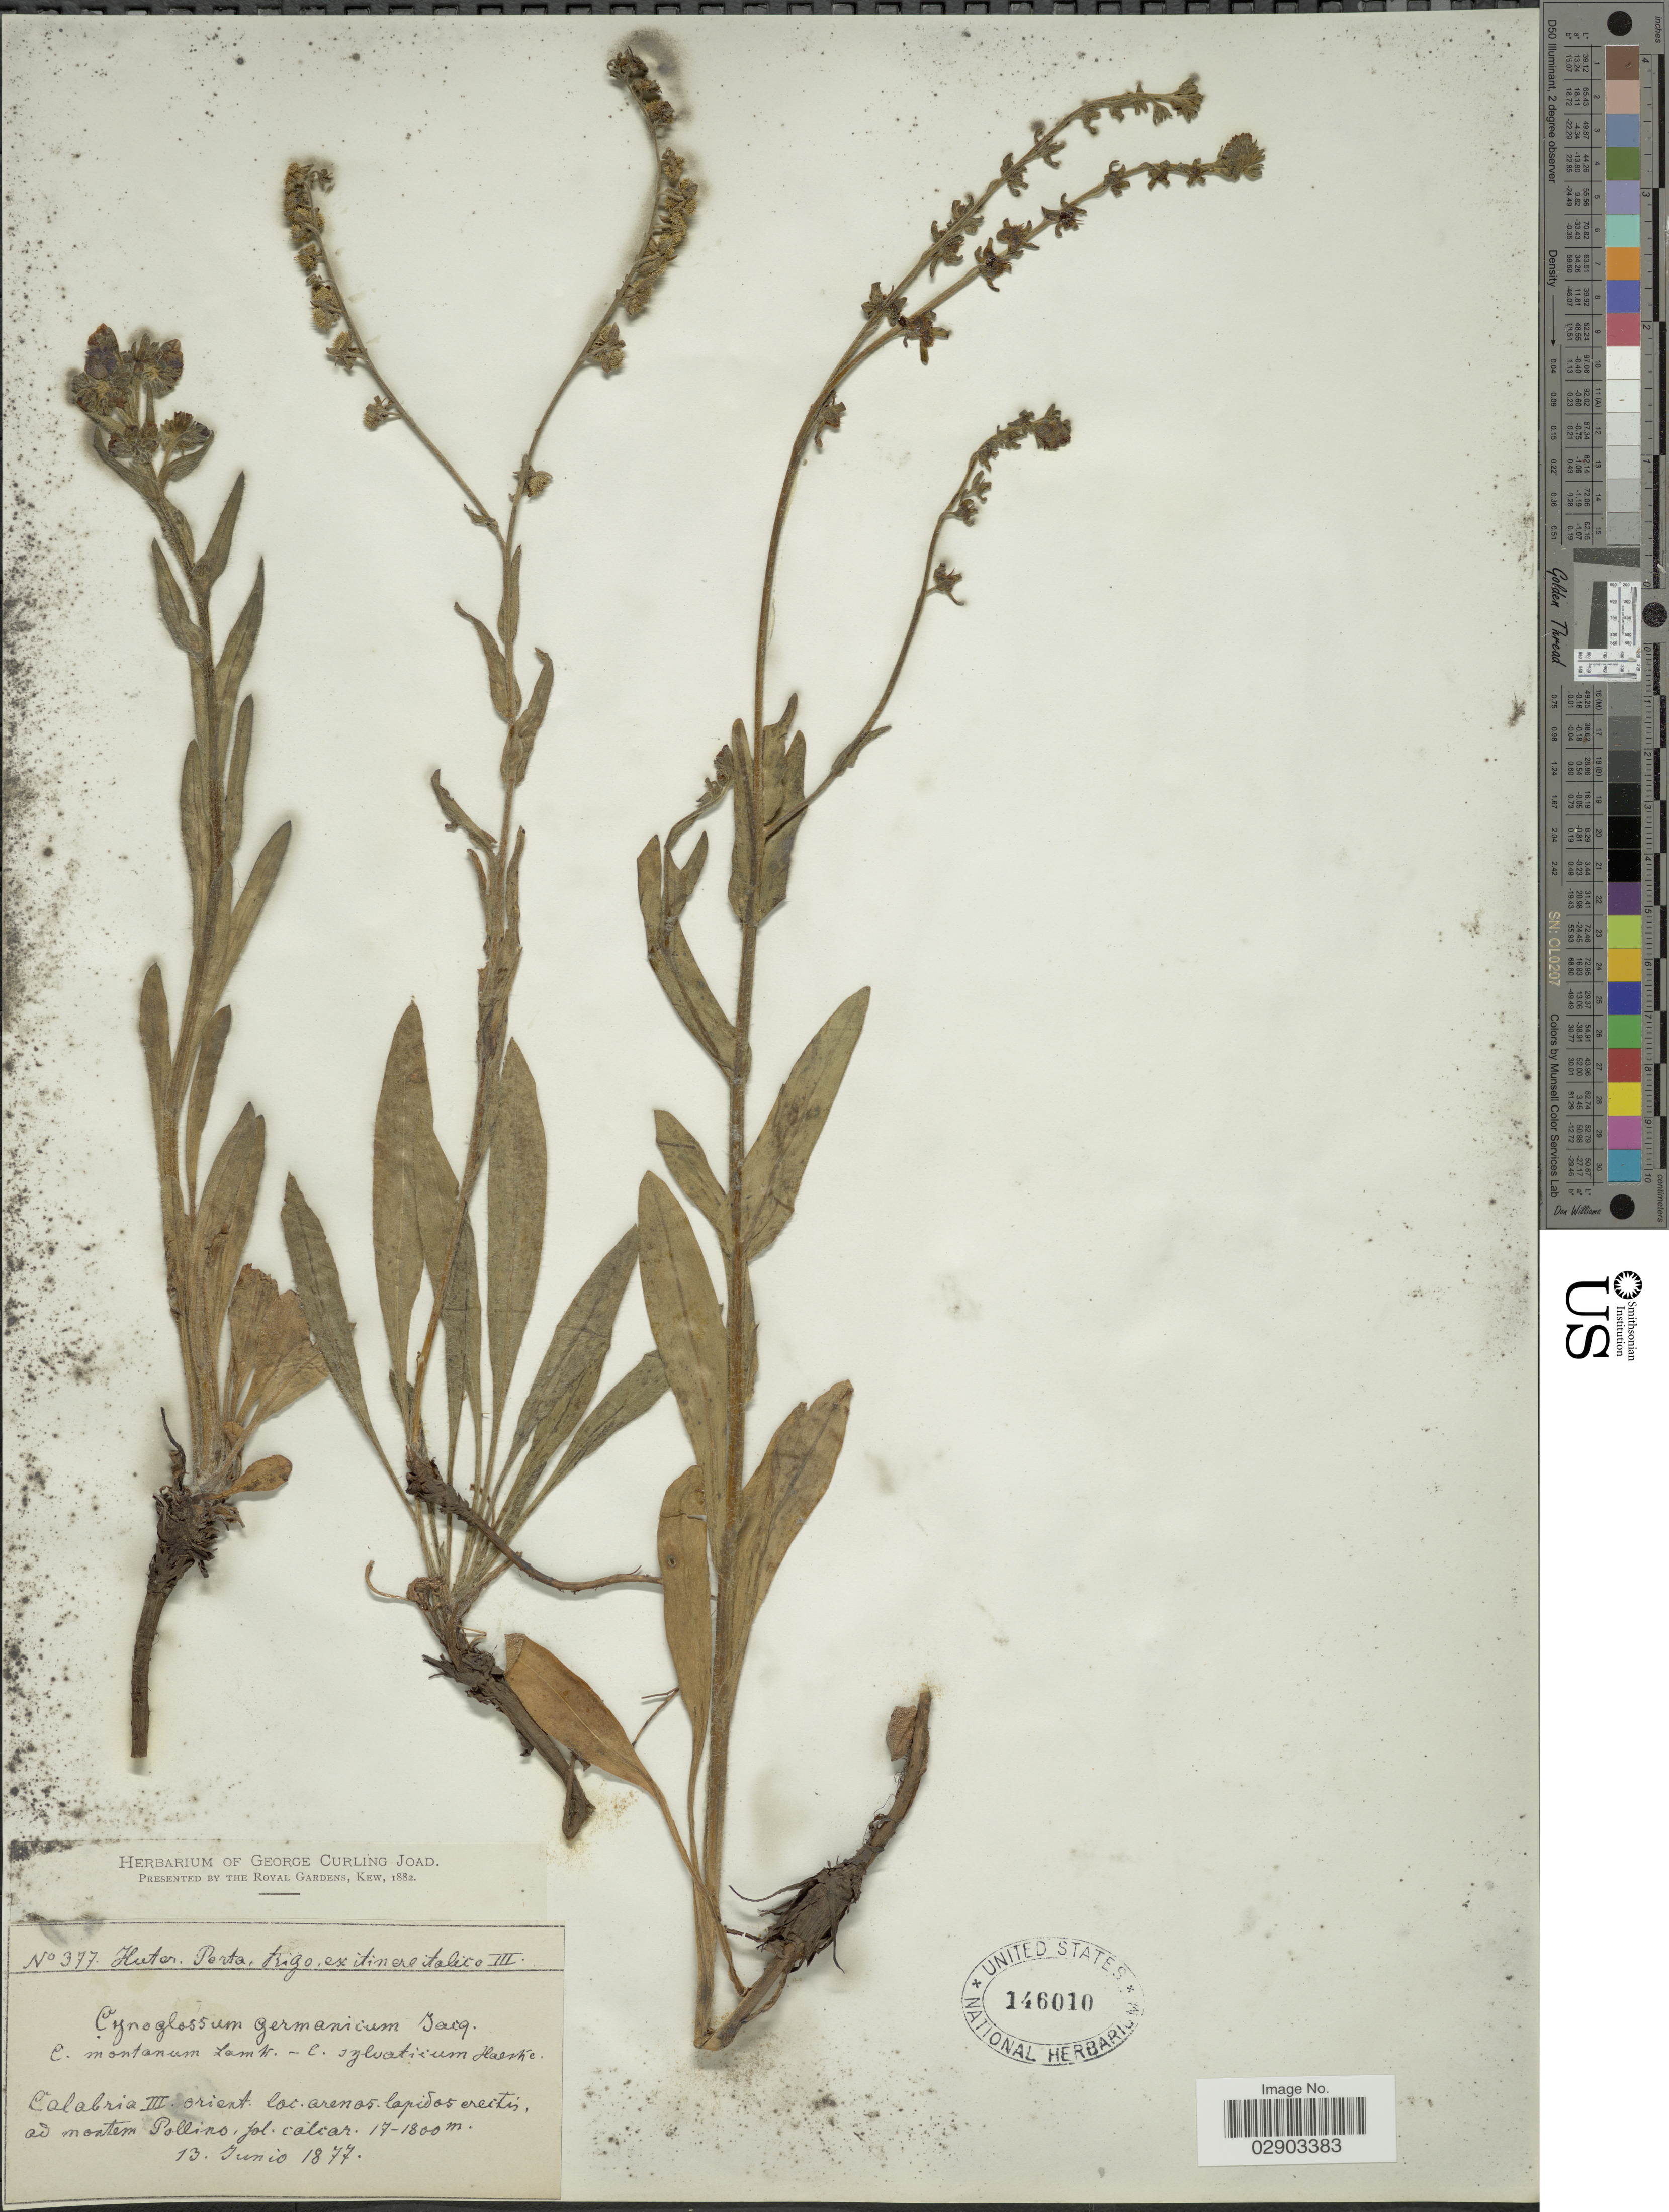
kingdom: Plantae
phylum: Tracheophyta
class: Magnoliopsida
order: Boraginales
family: Boraginaceae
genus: Cynoglossum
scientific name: Cynoglossum germanicum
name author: Jacq.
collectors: -. Huter, -- Porta & Bigo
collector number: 377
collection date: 1877-06-13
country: Italy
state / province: Calabria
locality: Calabria III. orient. loc. arenos. lapidos erectis, ad montem Pollino, pl. calcar.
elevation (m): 1700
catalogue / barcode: US 146010